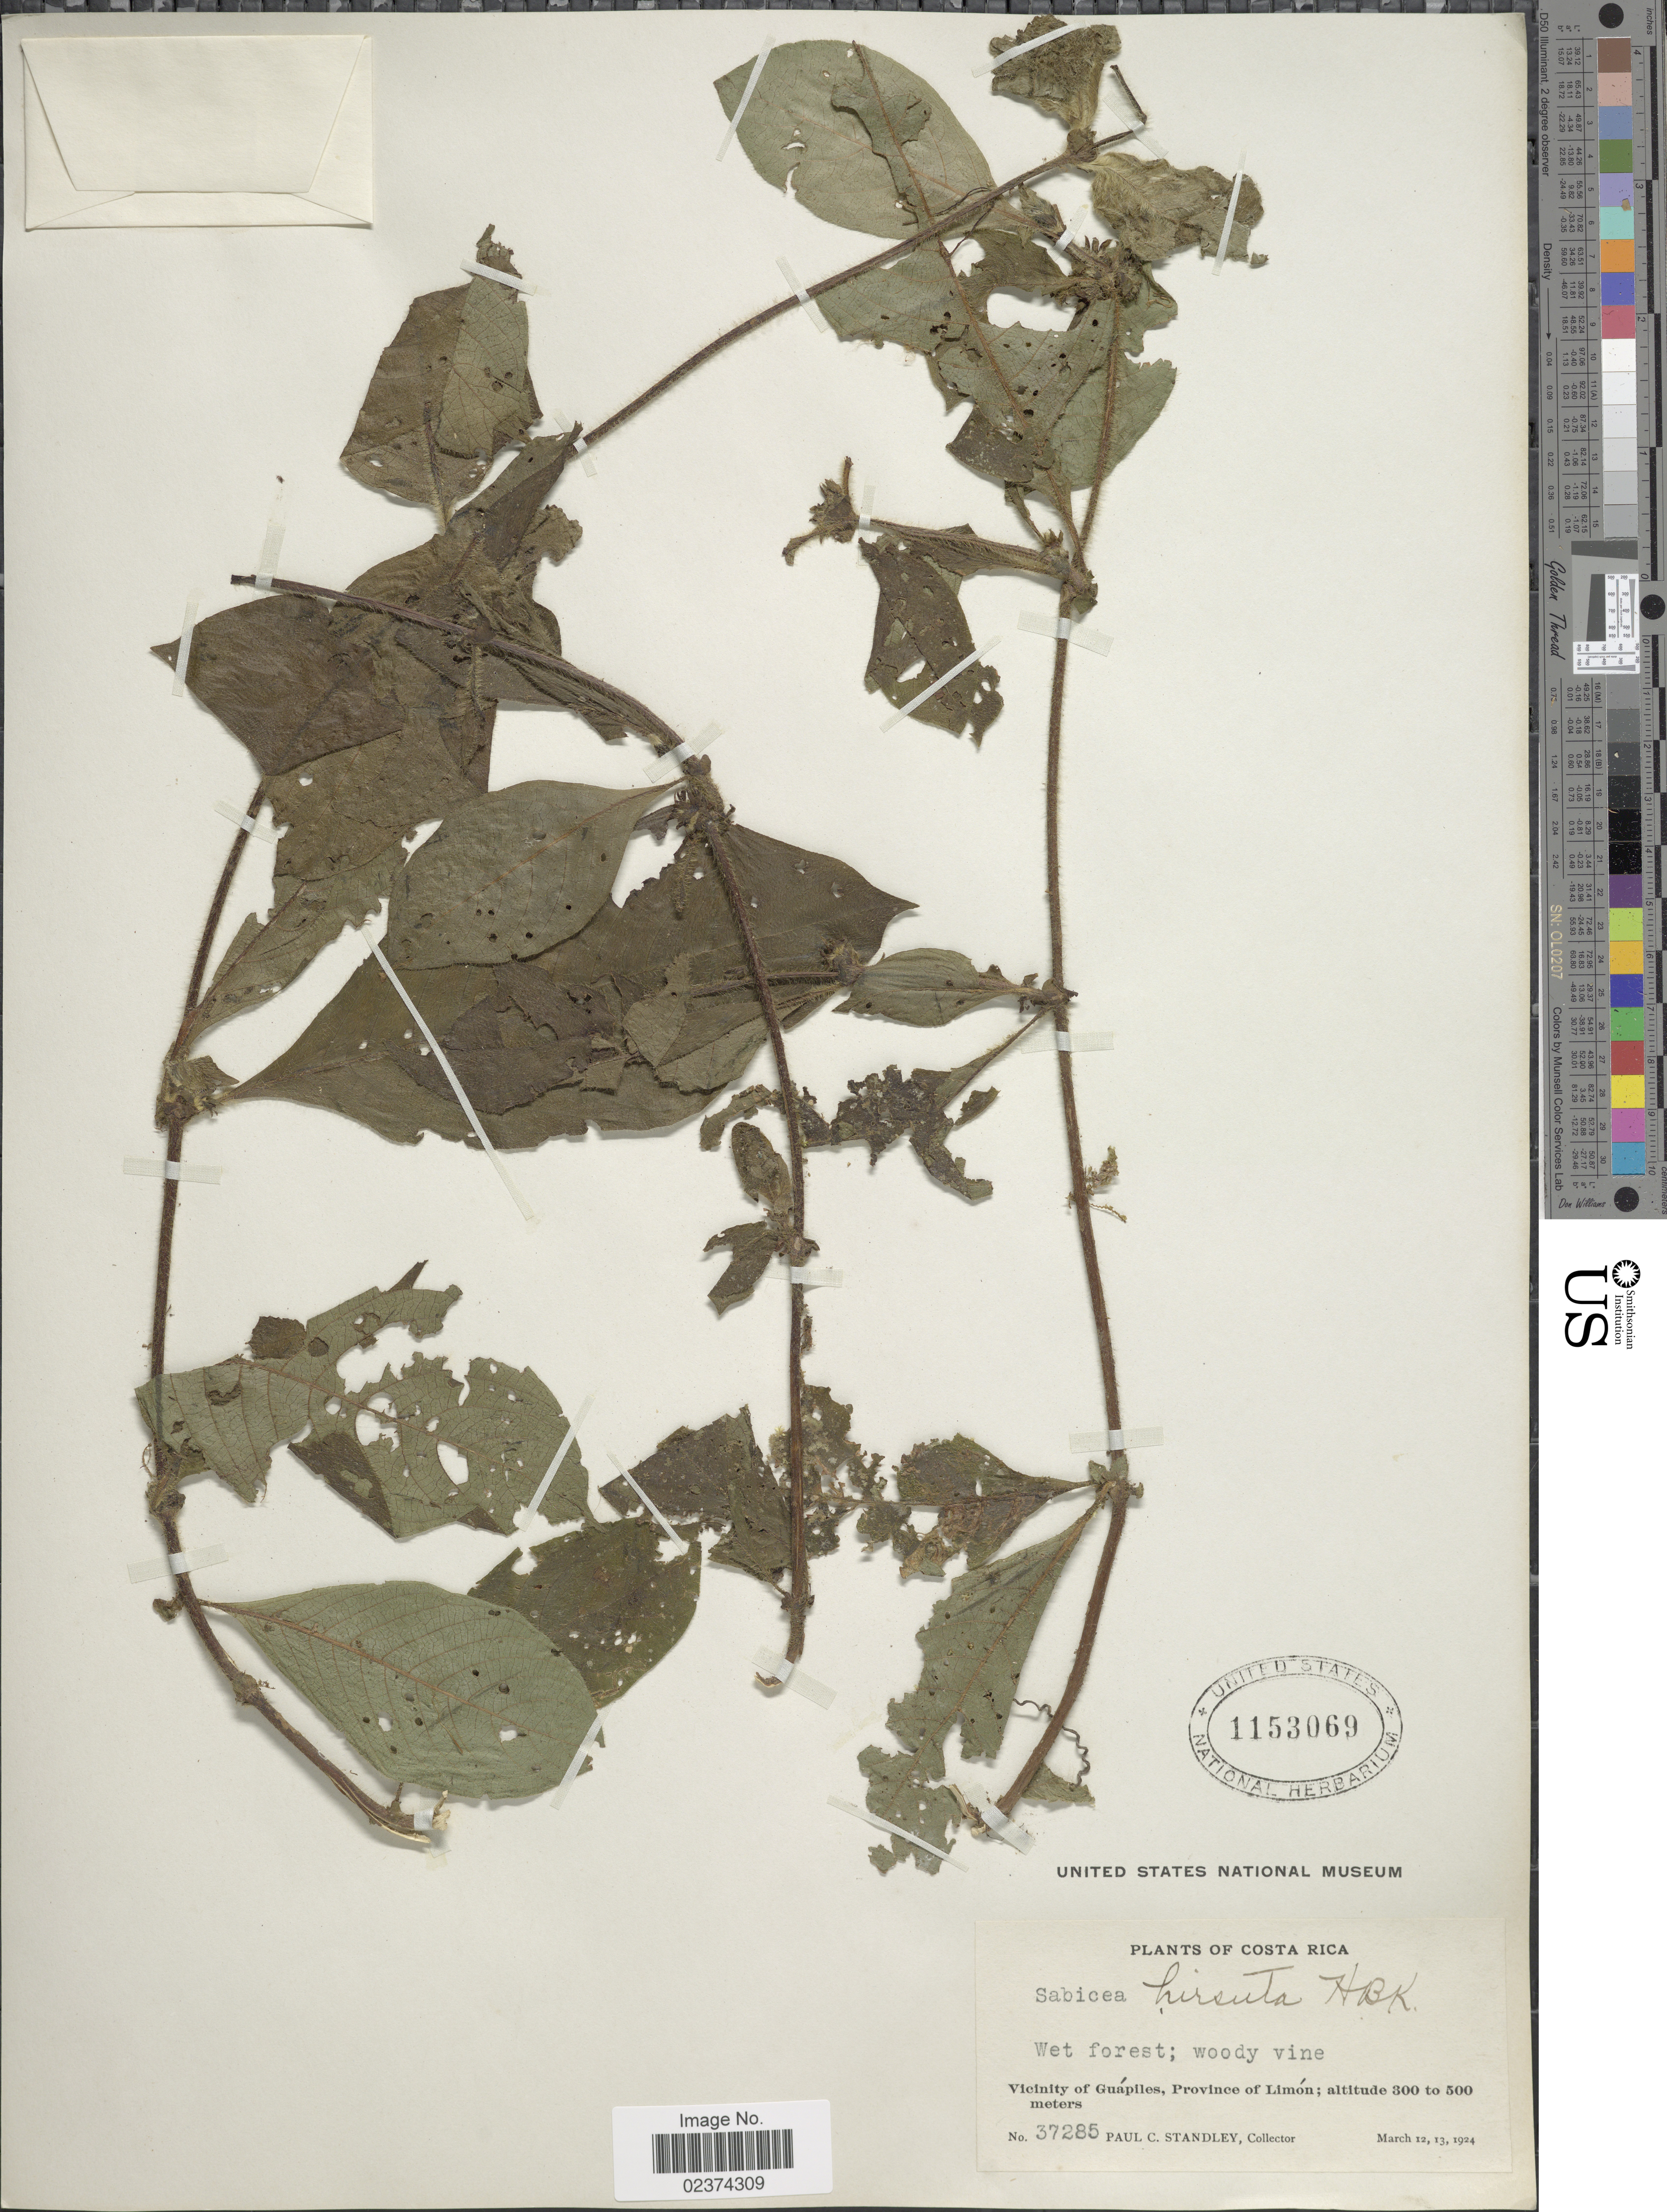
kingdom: Plantae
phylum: Tracheophyta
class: Magnoliopsida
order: Gentianales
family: Rubiaceae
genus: Sabicea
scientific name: Sabicea hirsuta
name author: Kunth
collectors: P. C. Standley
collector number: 37285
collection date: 1924-03-12/1924-03-13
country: Costa Rica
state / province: Limón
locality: Vicinity of Guápiles, Province of Limón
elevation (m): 300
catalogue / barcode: US 1153069